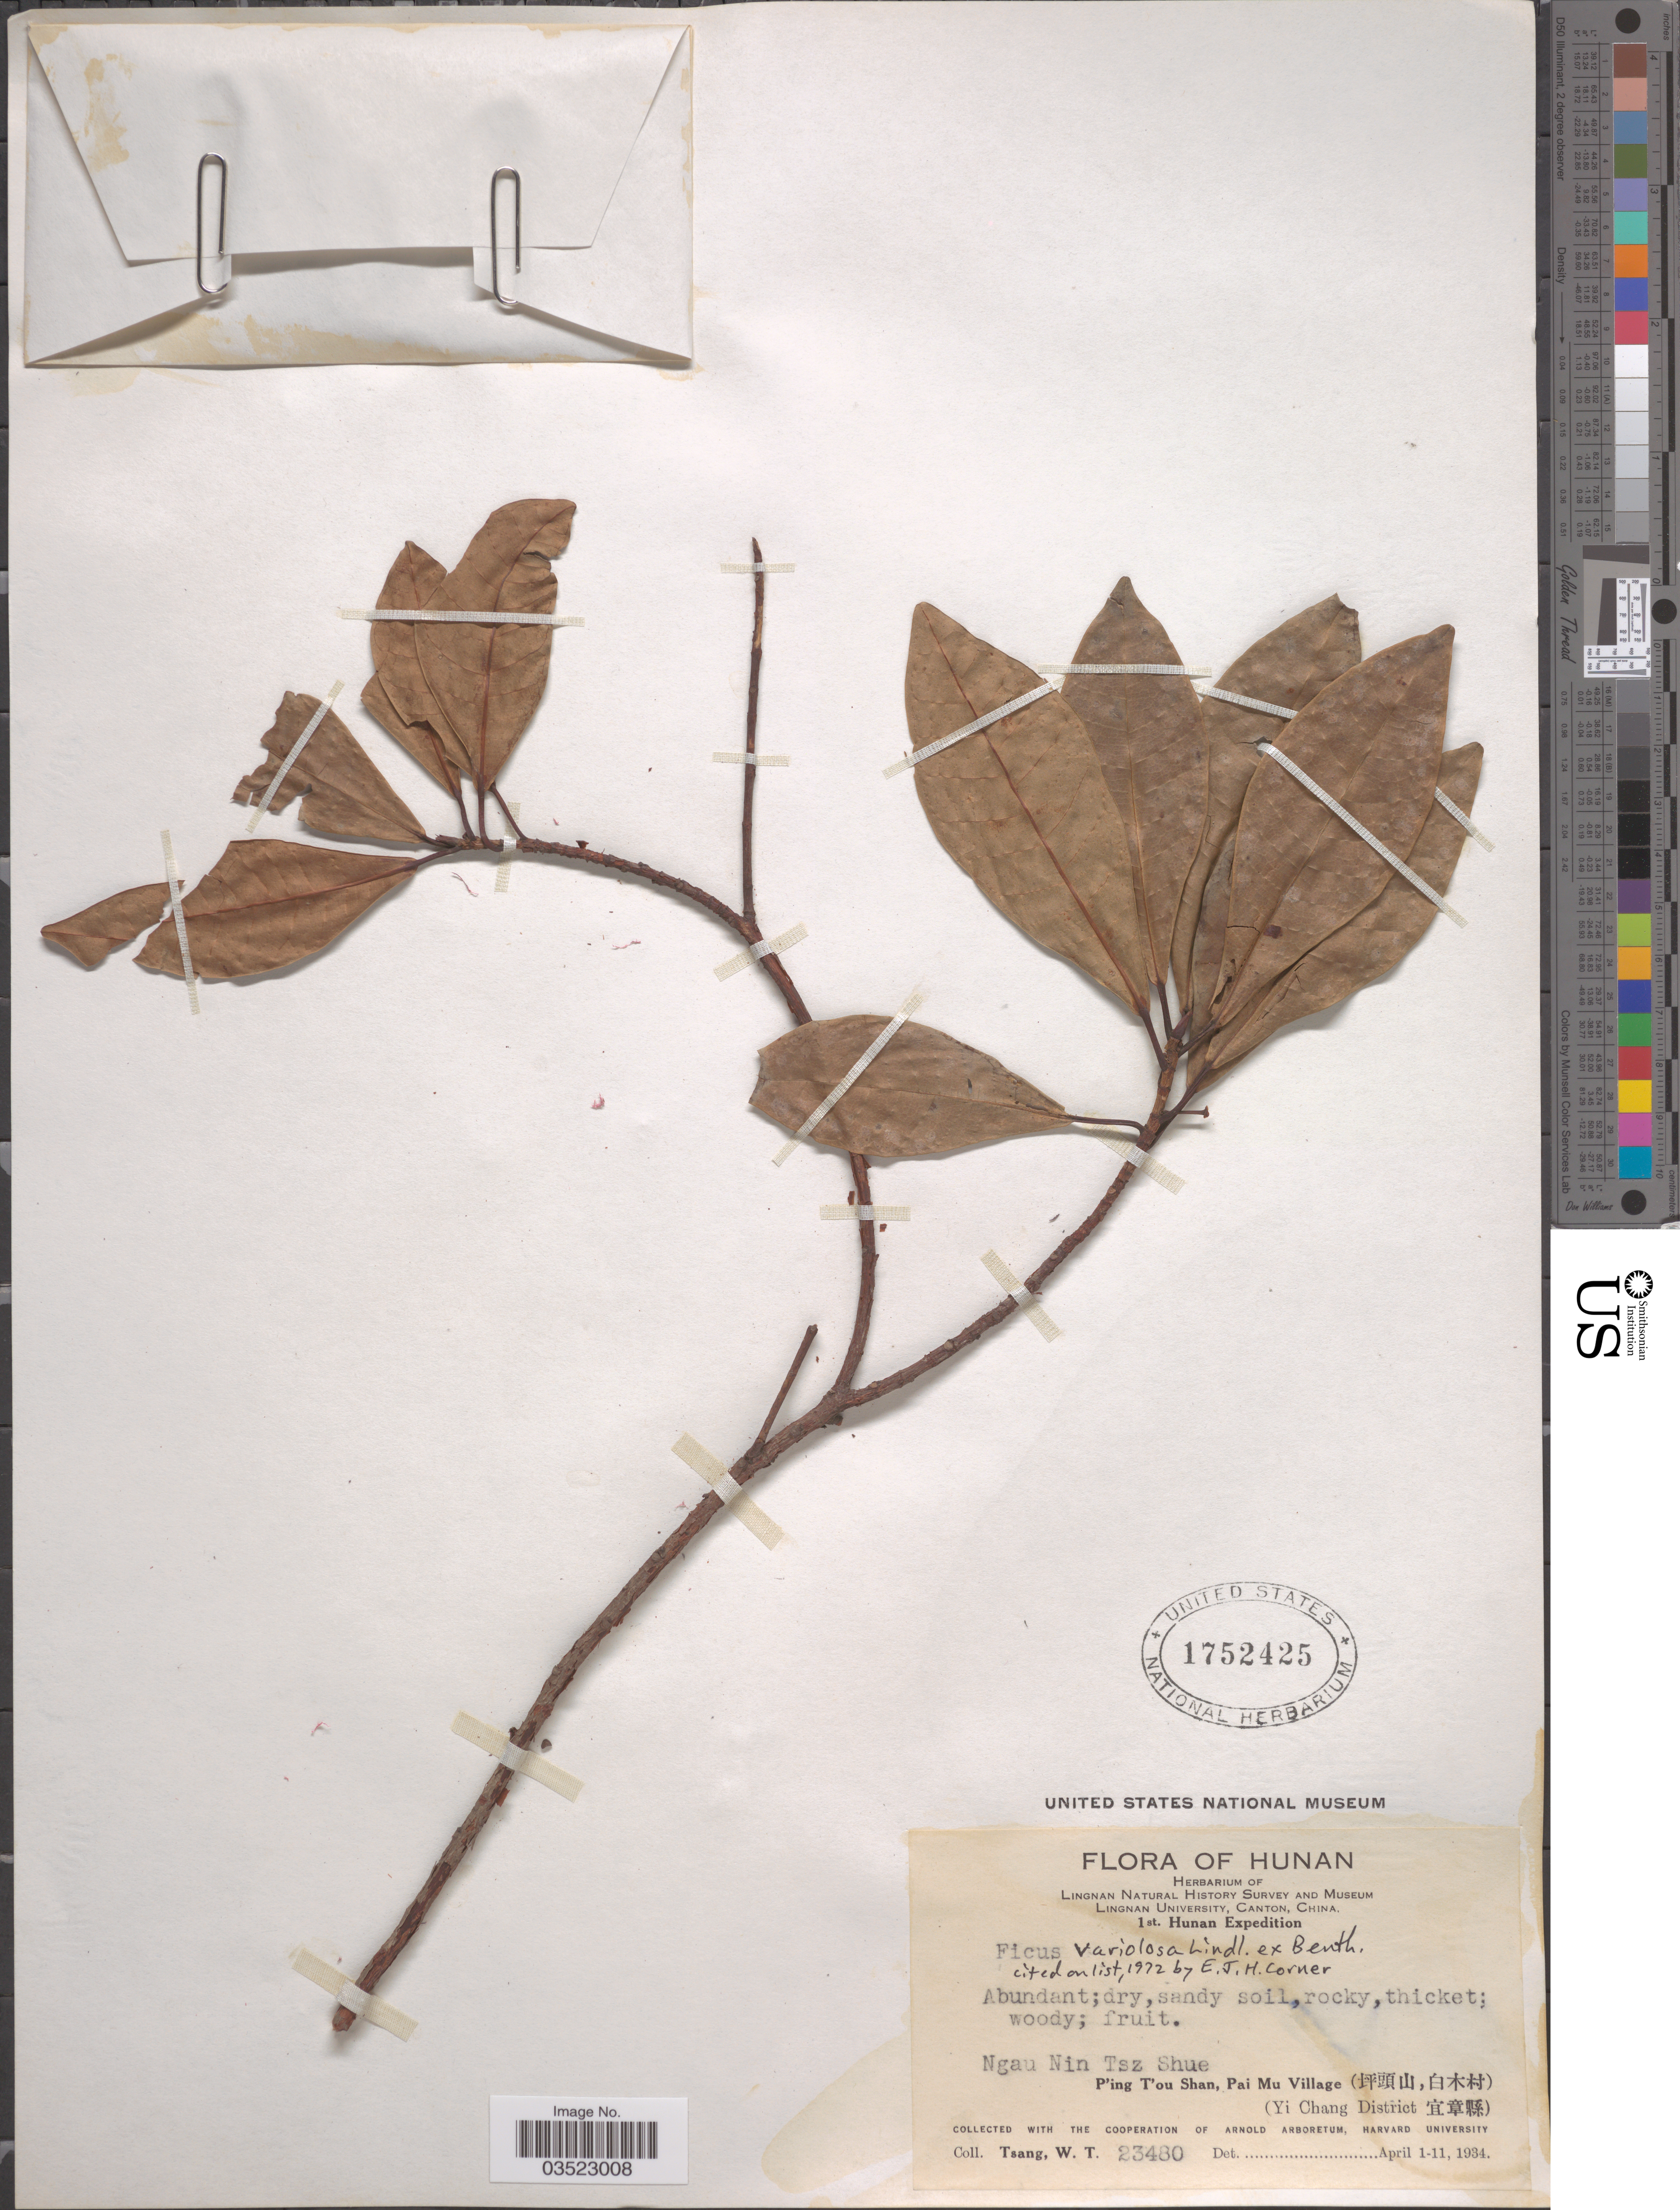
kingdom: Plantae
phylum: Tracheophyta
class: Magnoliopsida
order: Rosales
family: Moraceae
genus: Ficus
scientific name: Ficus variolosa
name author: Lindl. ex Benth.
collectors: W. T. Tsang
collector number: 23480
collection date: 1934-04-01/1934-04-11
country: China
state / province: Hunan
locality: Lingnan Natural History Survey and Museum Lingnan University, Canton, China. 1st. Hunan Expedition. Ngau Nin Tsz Shue. P'ing T'ou Shan, Pai Mu Village (X). (Yi Chang District X).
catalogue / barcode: US 1752425